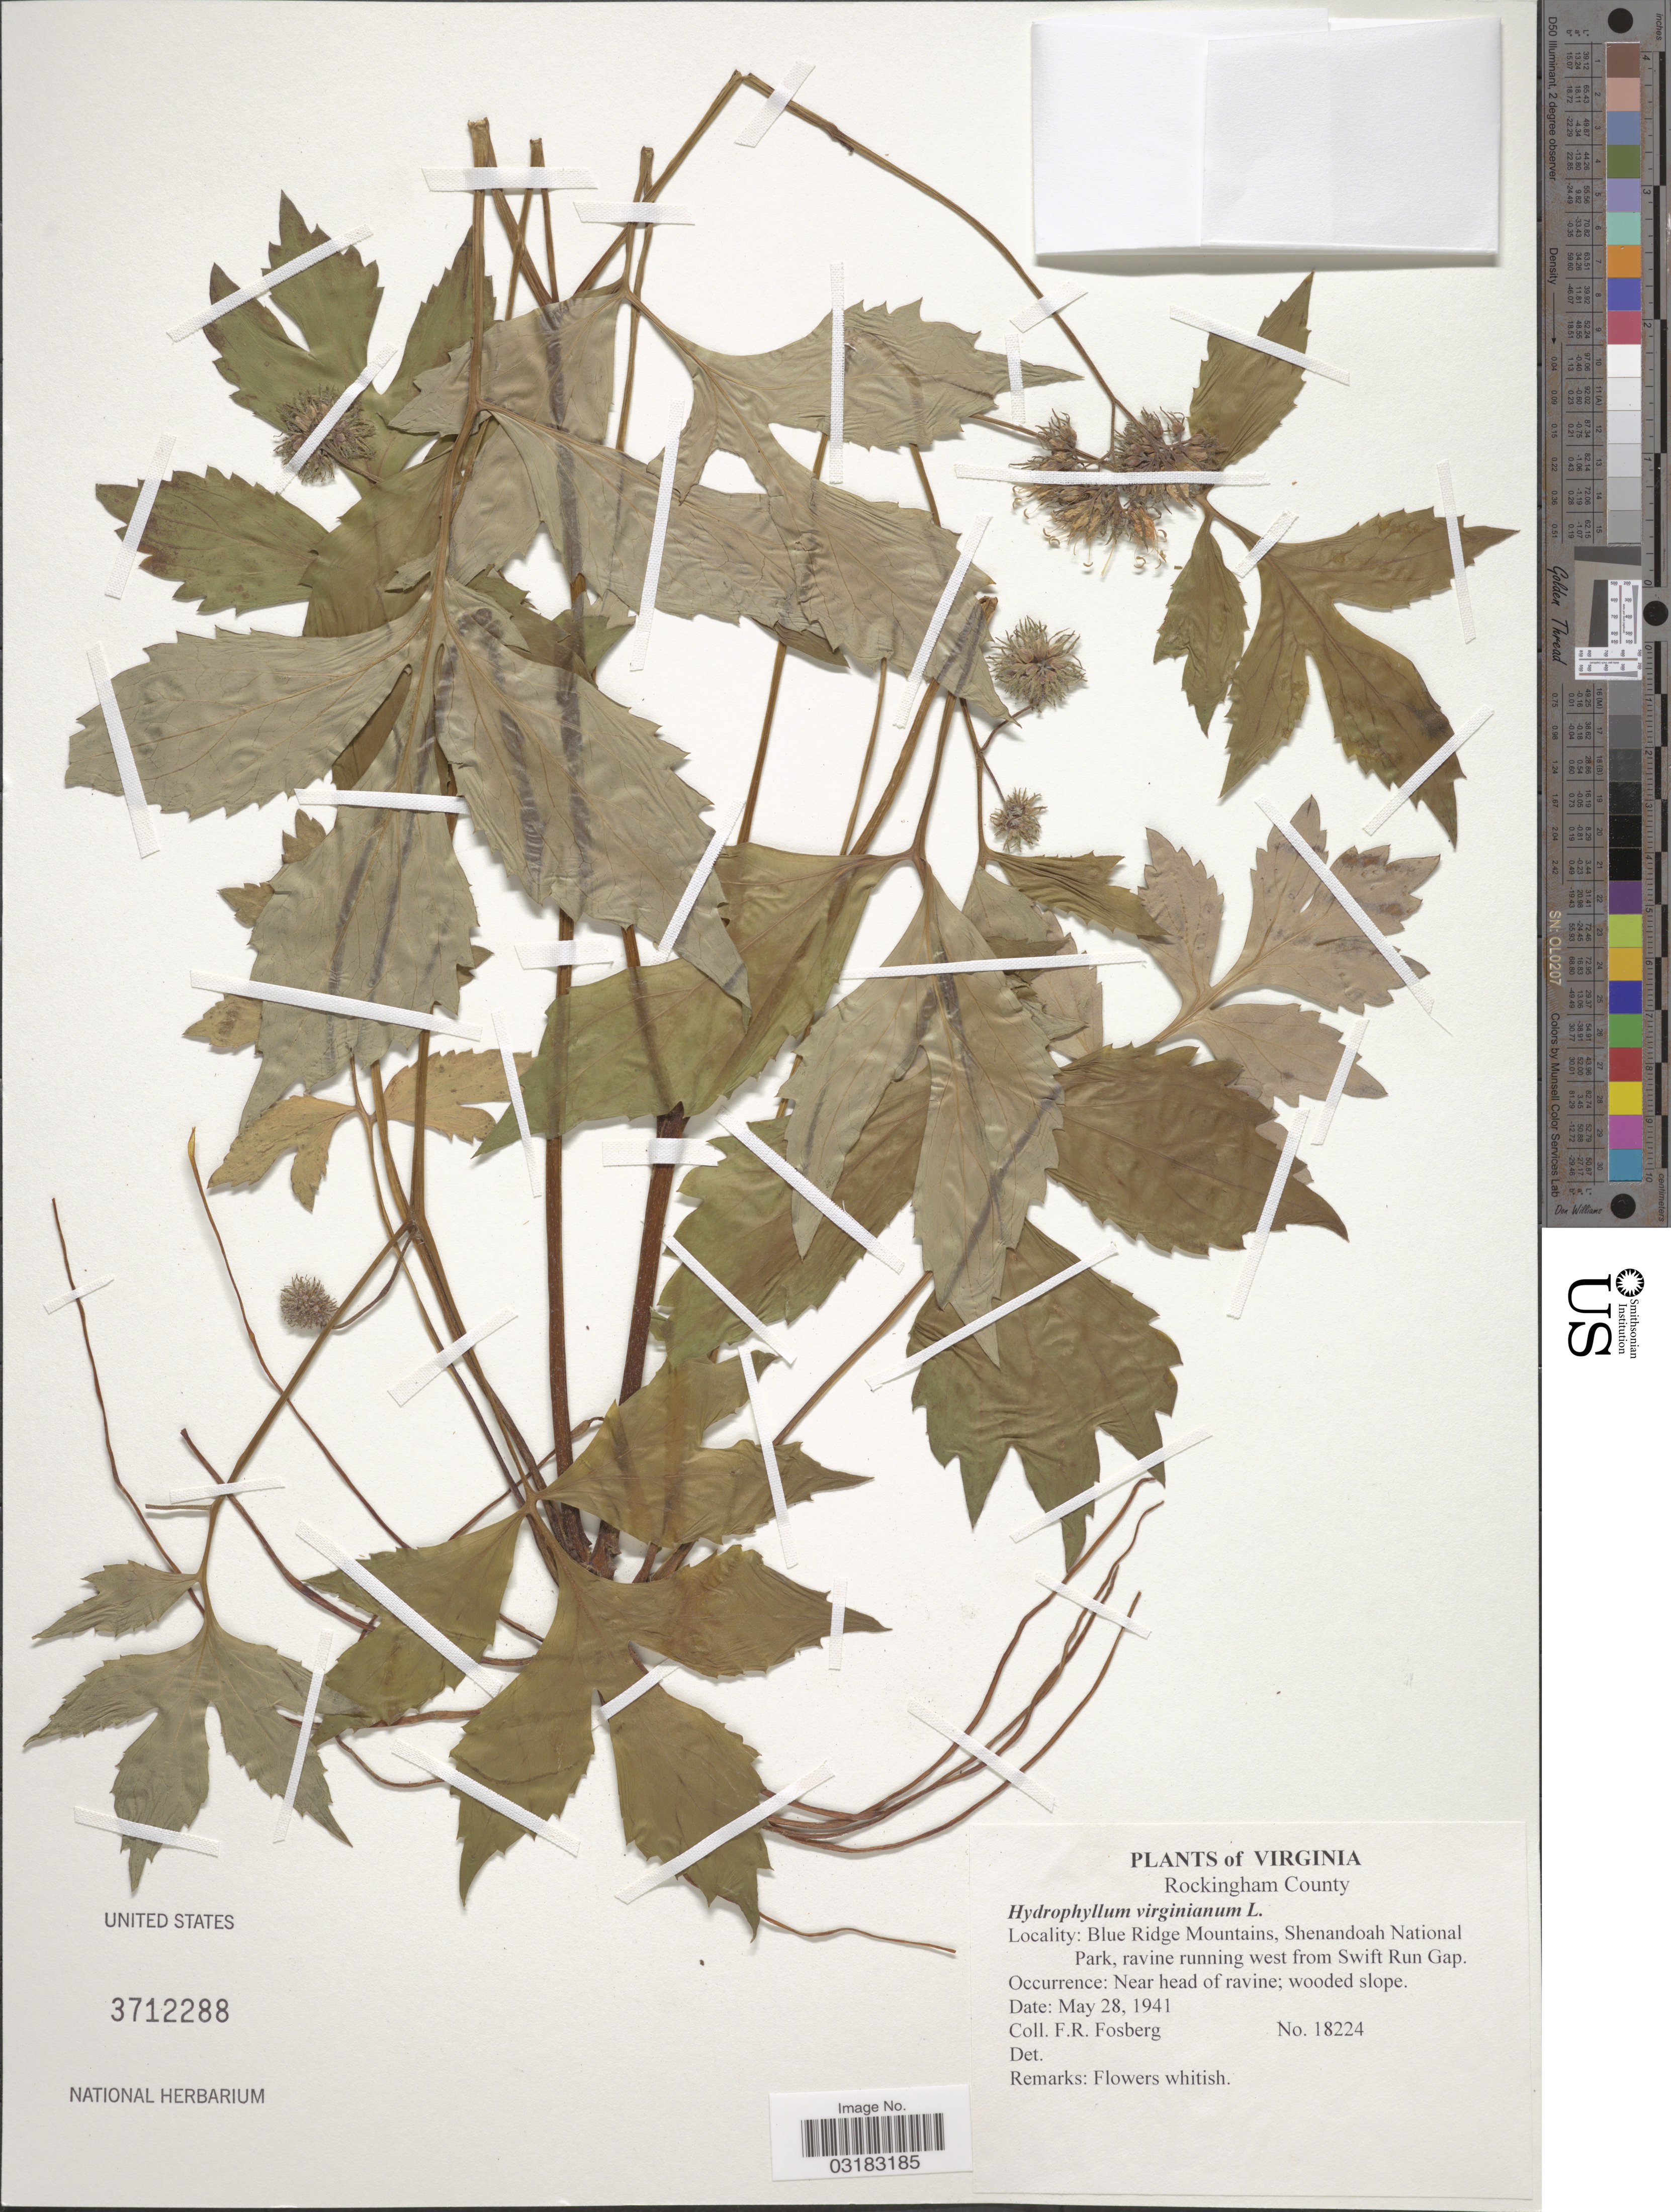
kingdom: Plantae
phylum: Tracheophyta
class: Magnoliopsida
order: Boraginales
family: Hydrophyllaceae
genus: Hydrophyllum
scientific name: Hydrophyllum virginianum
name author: L.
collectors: F. R. Fosberg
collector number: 18224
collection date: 1941-05-28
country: United States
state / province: Virginia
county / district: Rockingham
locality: Blue Ridge Mountains, Shenandoah National Park, ravine running west from Swift Run Gap.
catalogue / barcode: US 3712288